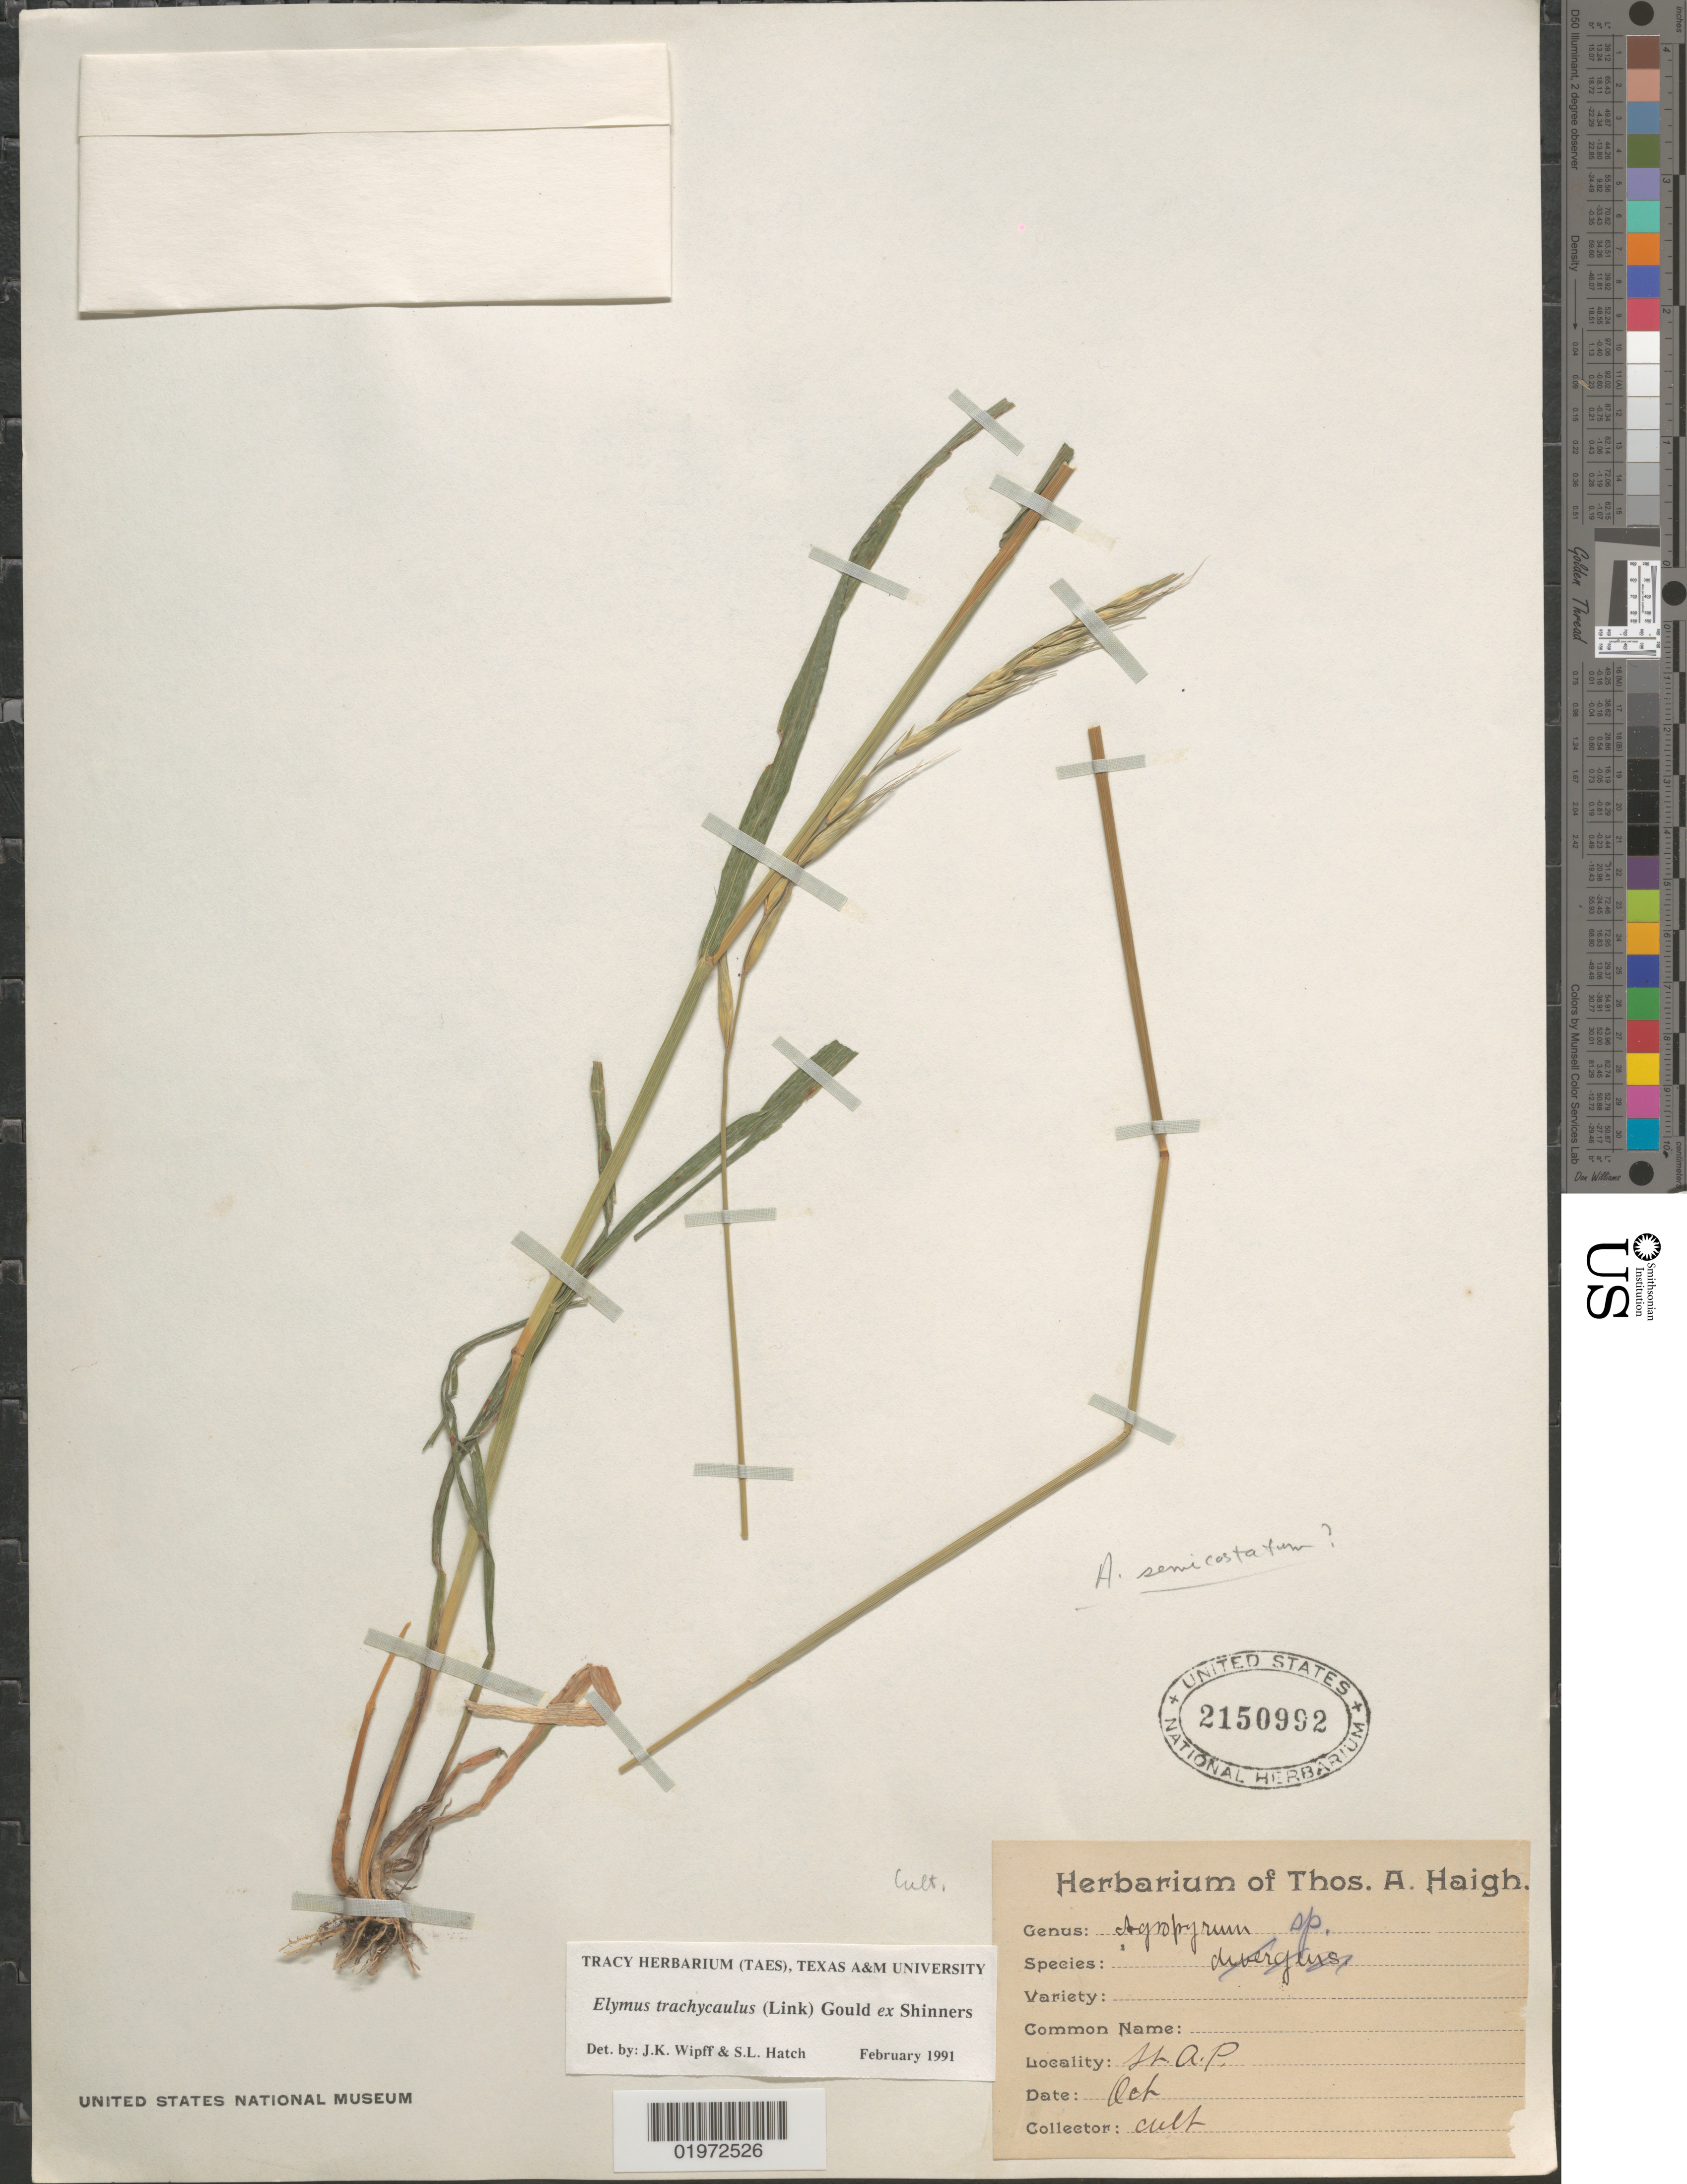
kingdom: Plantae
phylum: Tracheophyta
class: Liliopsida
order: Poales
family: Poaceae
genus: Elymus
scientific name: Elymus trachycaulus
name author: (Link) Gould ex Shinners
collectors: Ex Herb. of Thos. A. Haigh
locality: St. A. P.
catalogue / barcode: US 2150992